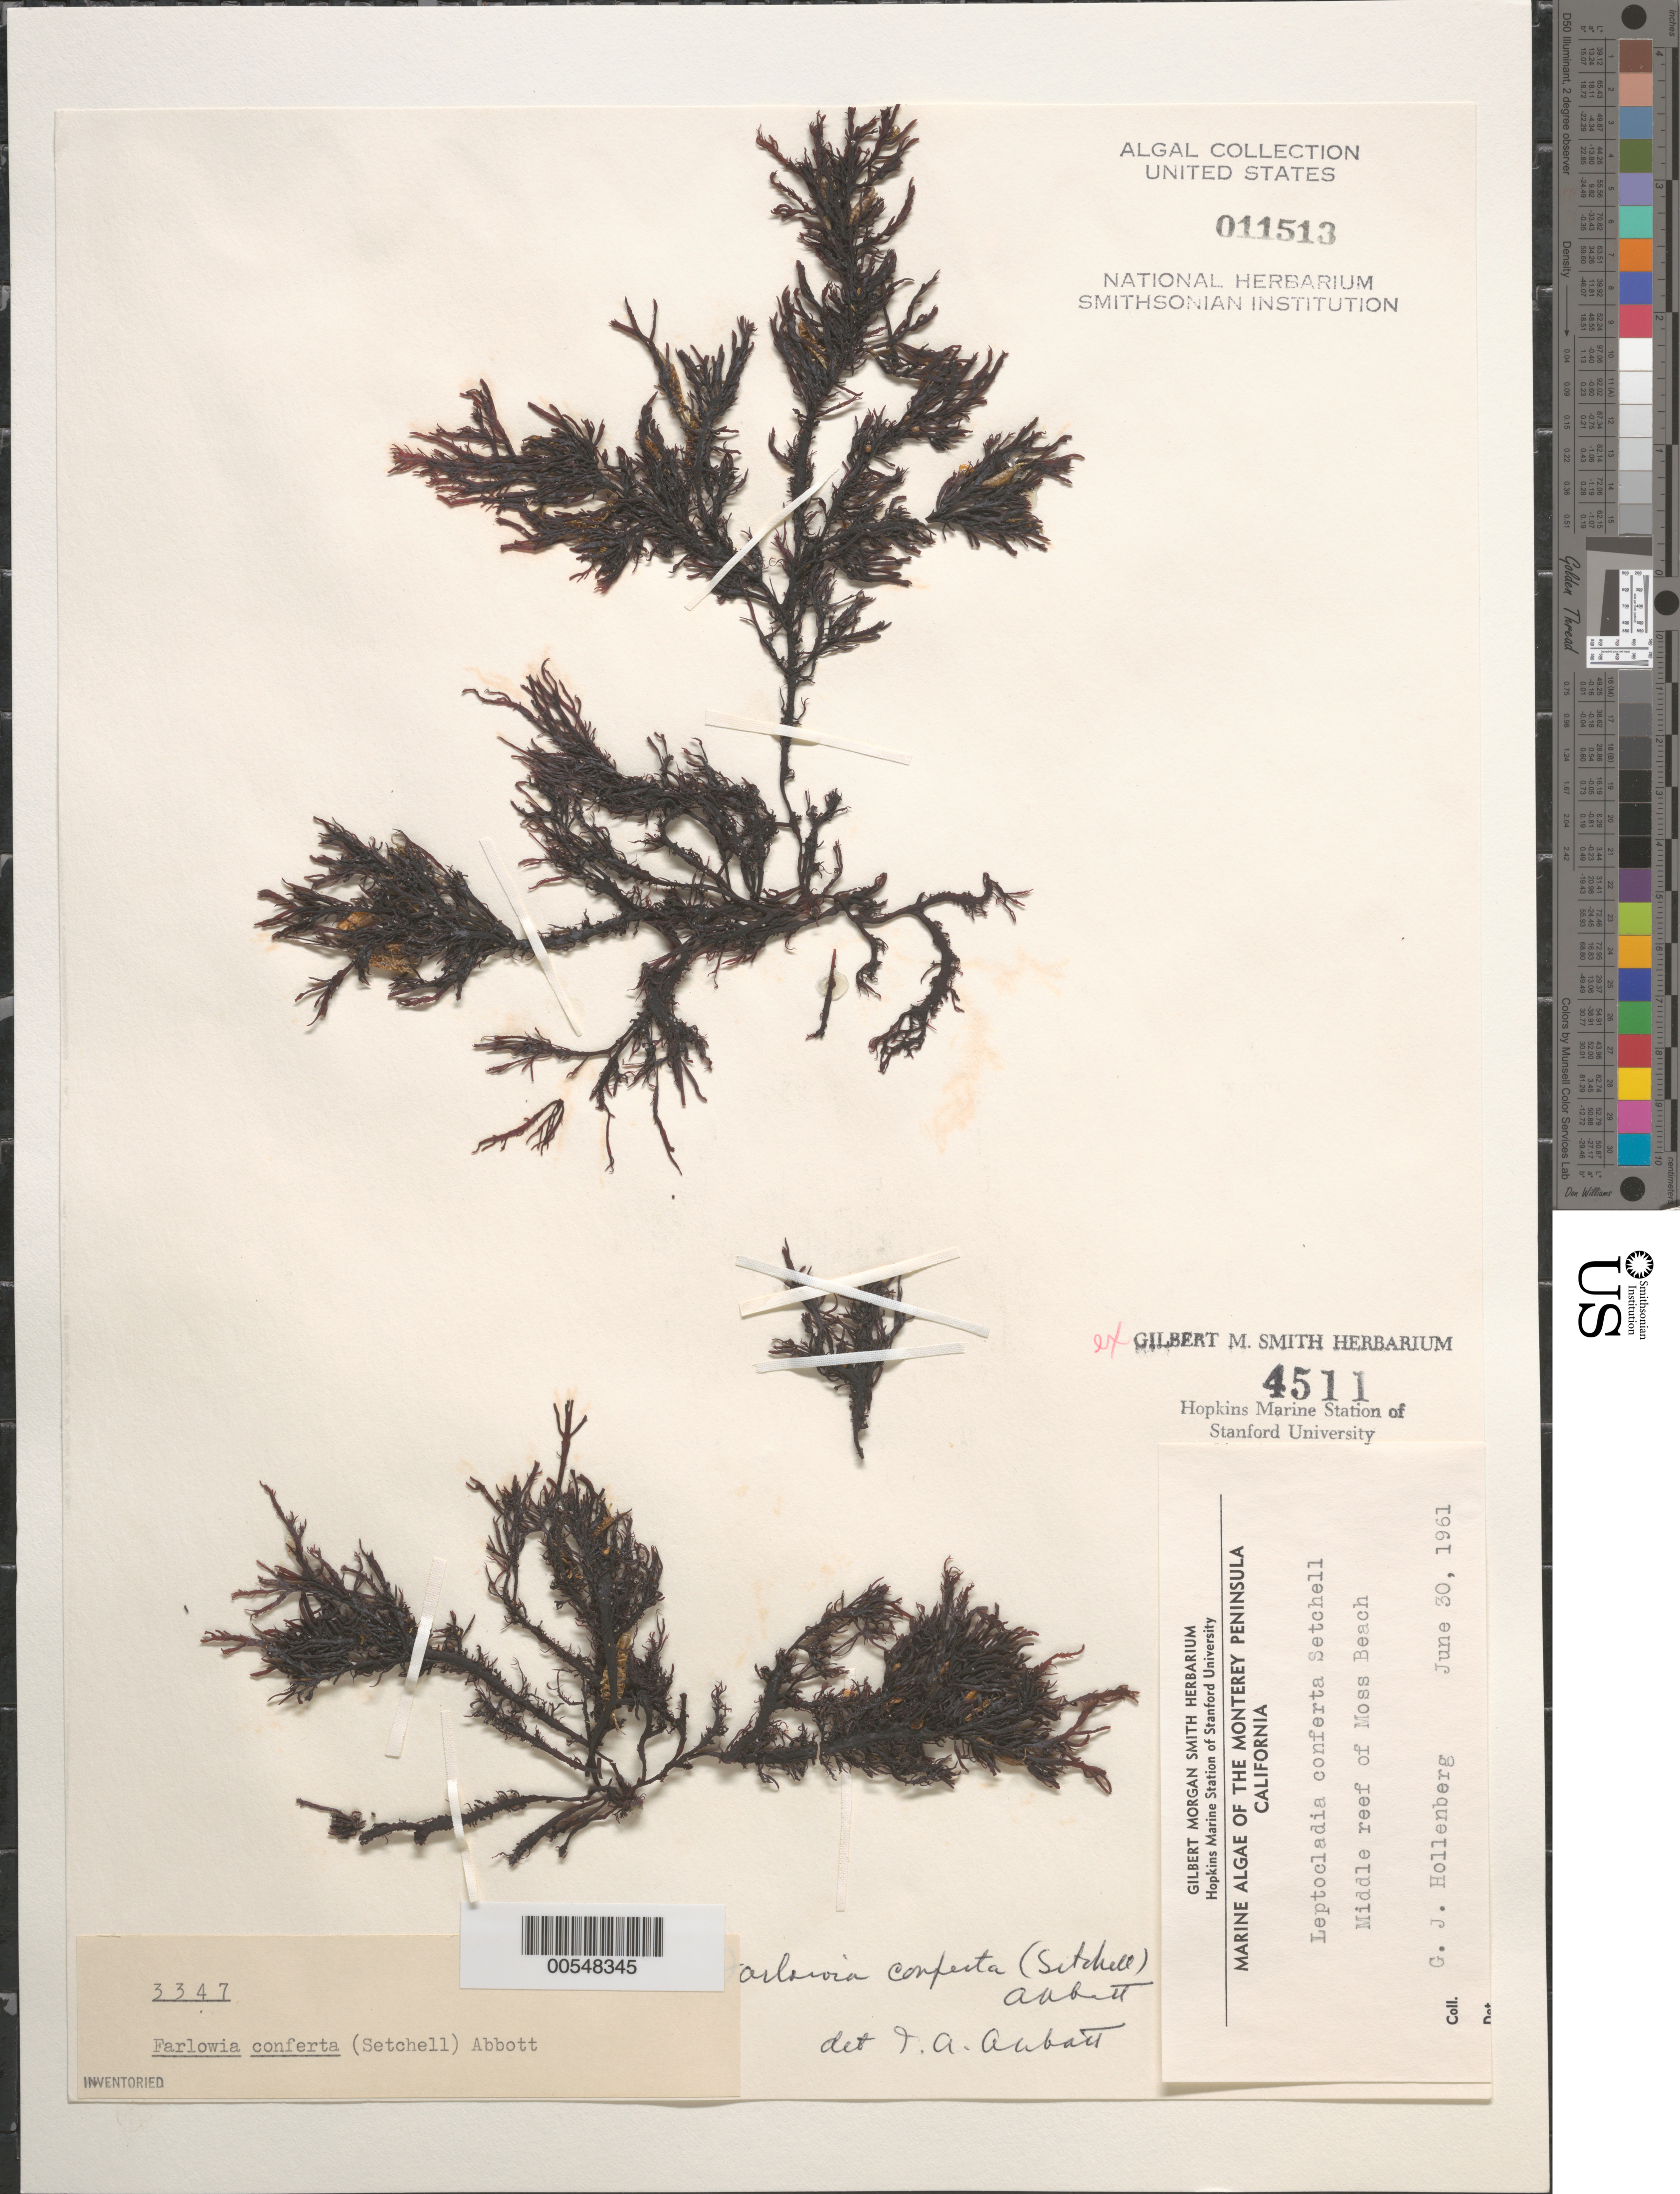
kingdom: Plantae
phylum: Rhodophyta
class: Florideophyceae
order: Gigartinales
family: Dumontiaceae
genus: Farlowia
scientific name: Farlowia conferta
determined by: Abbott, Isabella A.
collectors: G. Hollenberg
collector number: PSD 3347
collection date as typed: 30 Jun 1961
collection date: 1961-06-30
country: United States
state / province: California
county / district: Monterey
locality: Middle Reef of Moss Beach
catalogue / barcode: US 11513